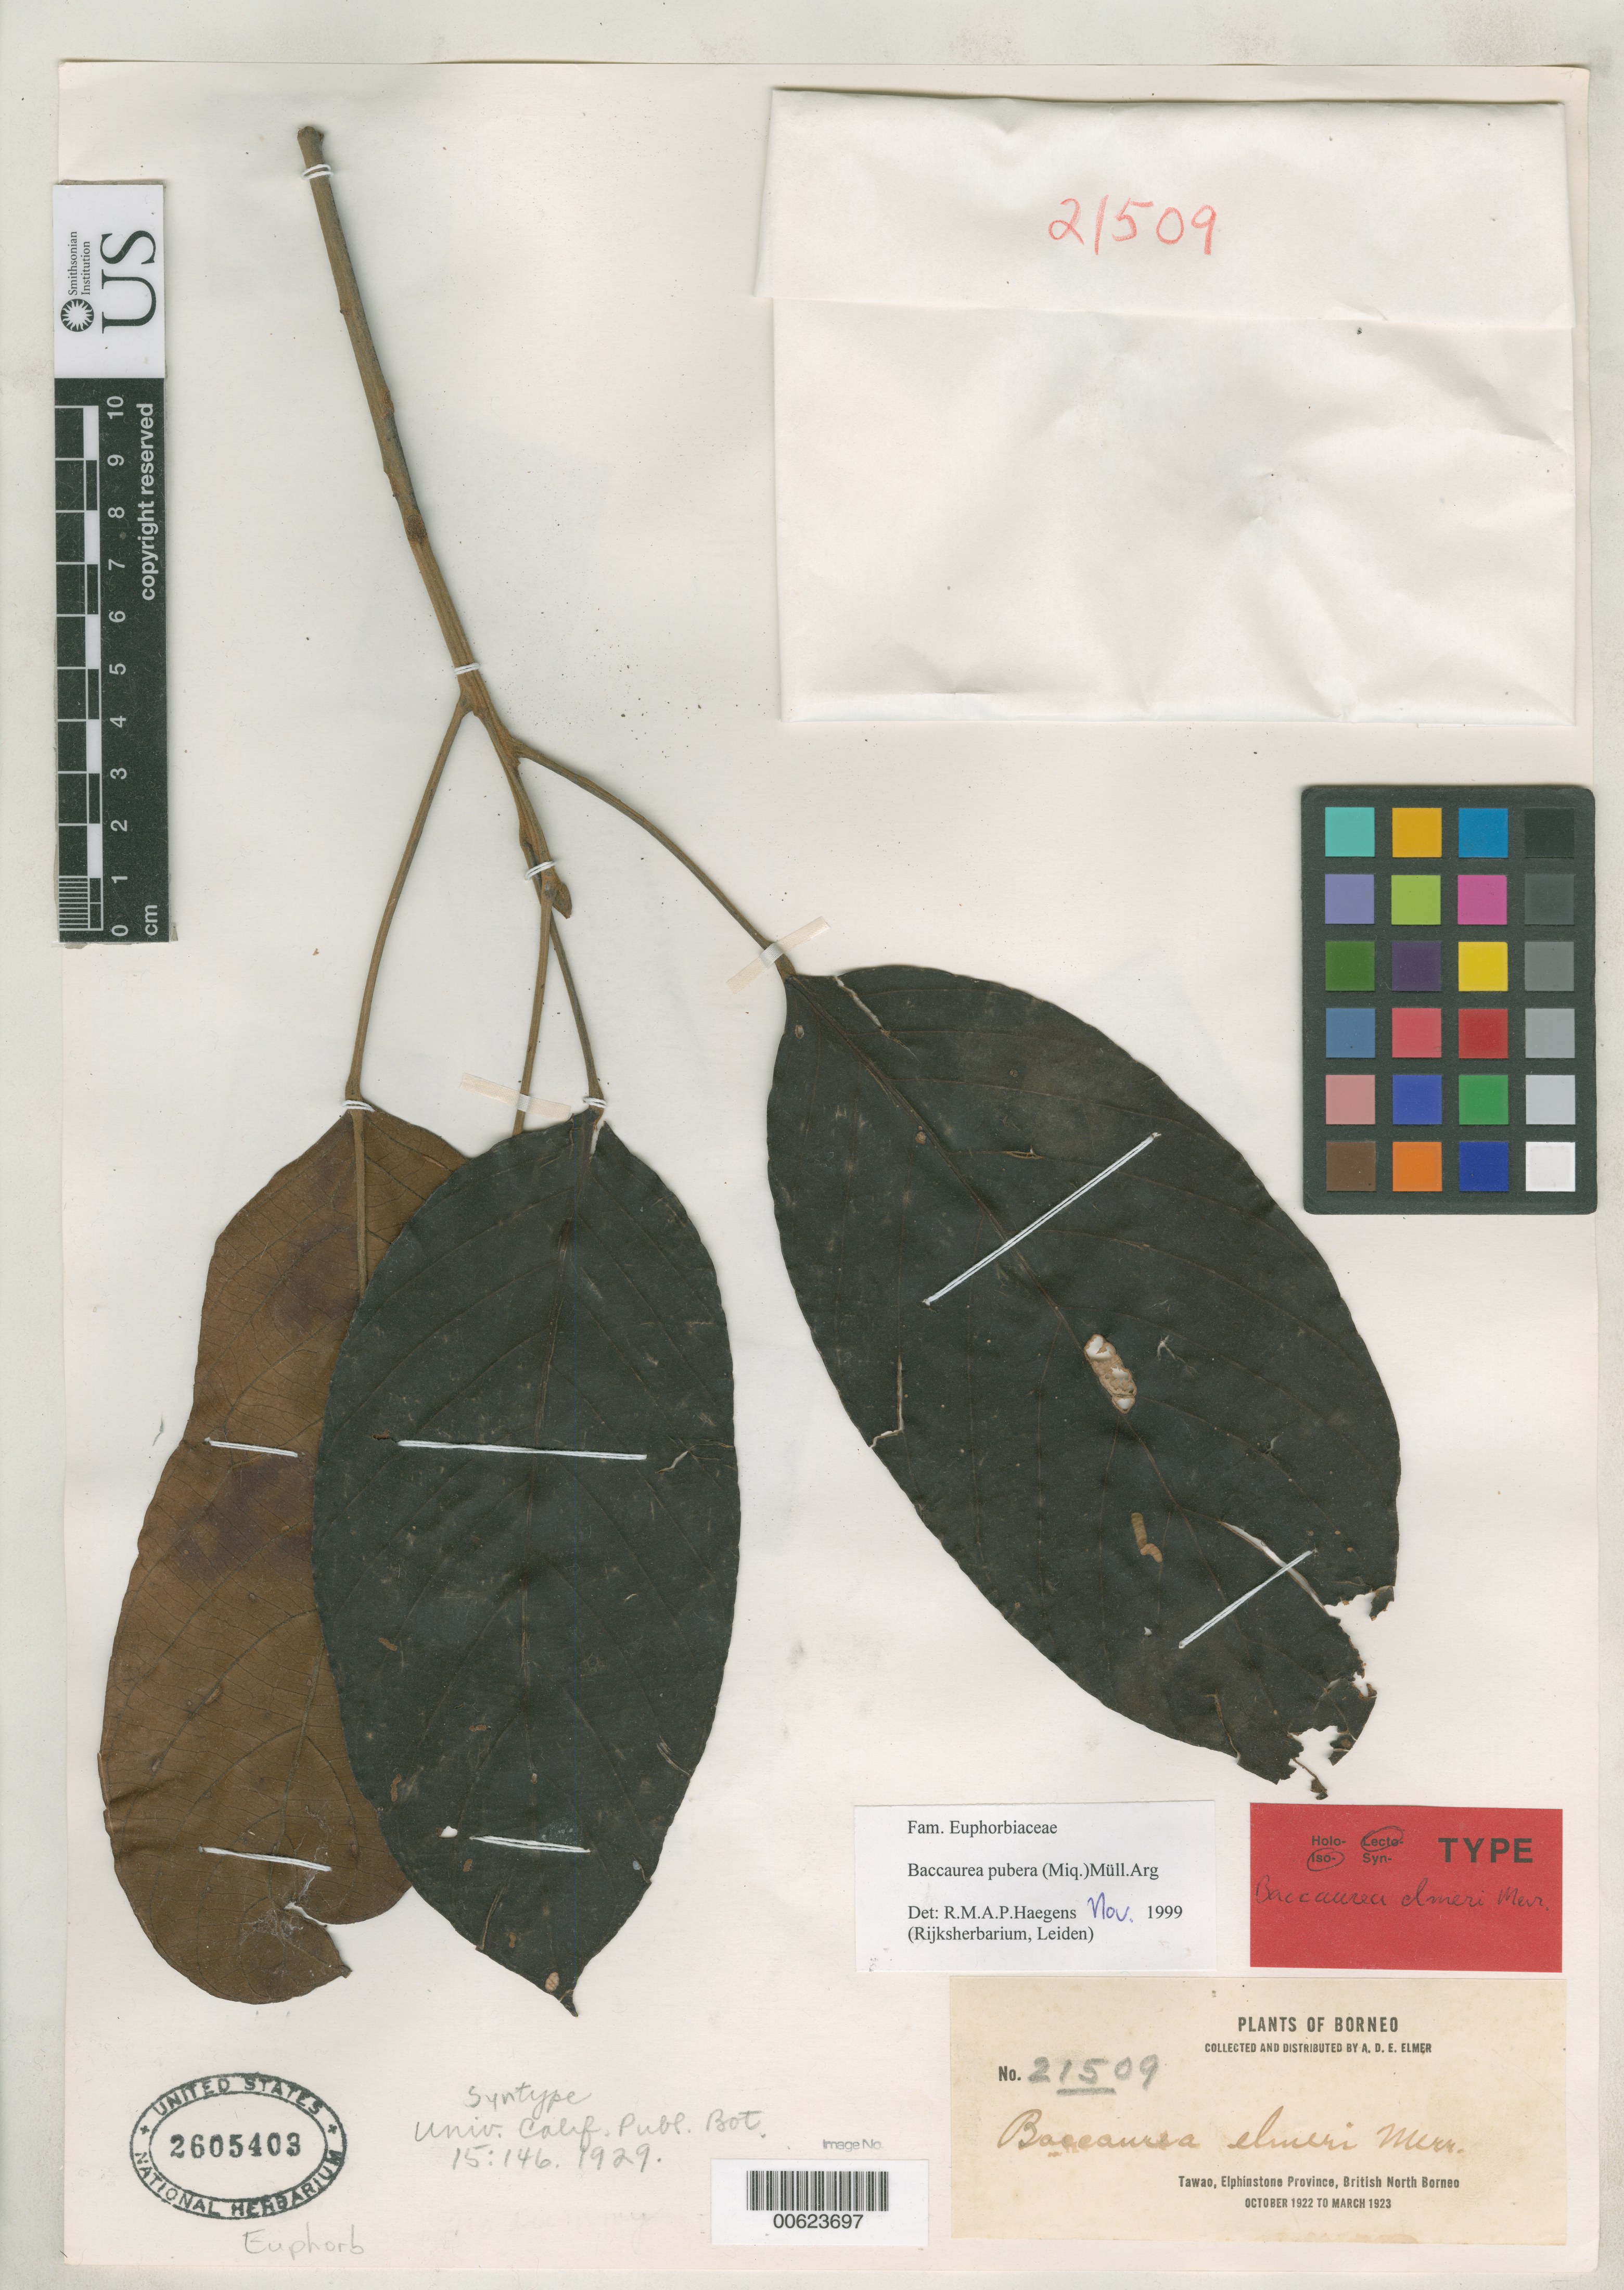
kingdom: Plantae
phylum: Tracheophyta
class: Magnoliopsida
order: Malpighiales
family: Phyllanthaceae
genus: Baccaurea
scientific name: Baccaurea elmeri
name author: Merr.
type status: Syntype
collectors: A. D. E. Elmer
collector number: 21509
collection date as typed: Oct 1922 to -- Mar 1923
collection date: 1922-10/1923-03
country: Malaysia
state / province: Sabah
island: Borneo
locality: Elphinstone province, Tawao.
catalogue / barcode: US 2605403